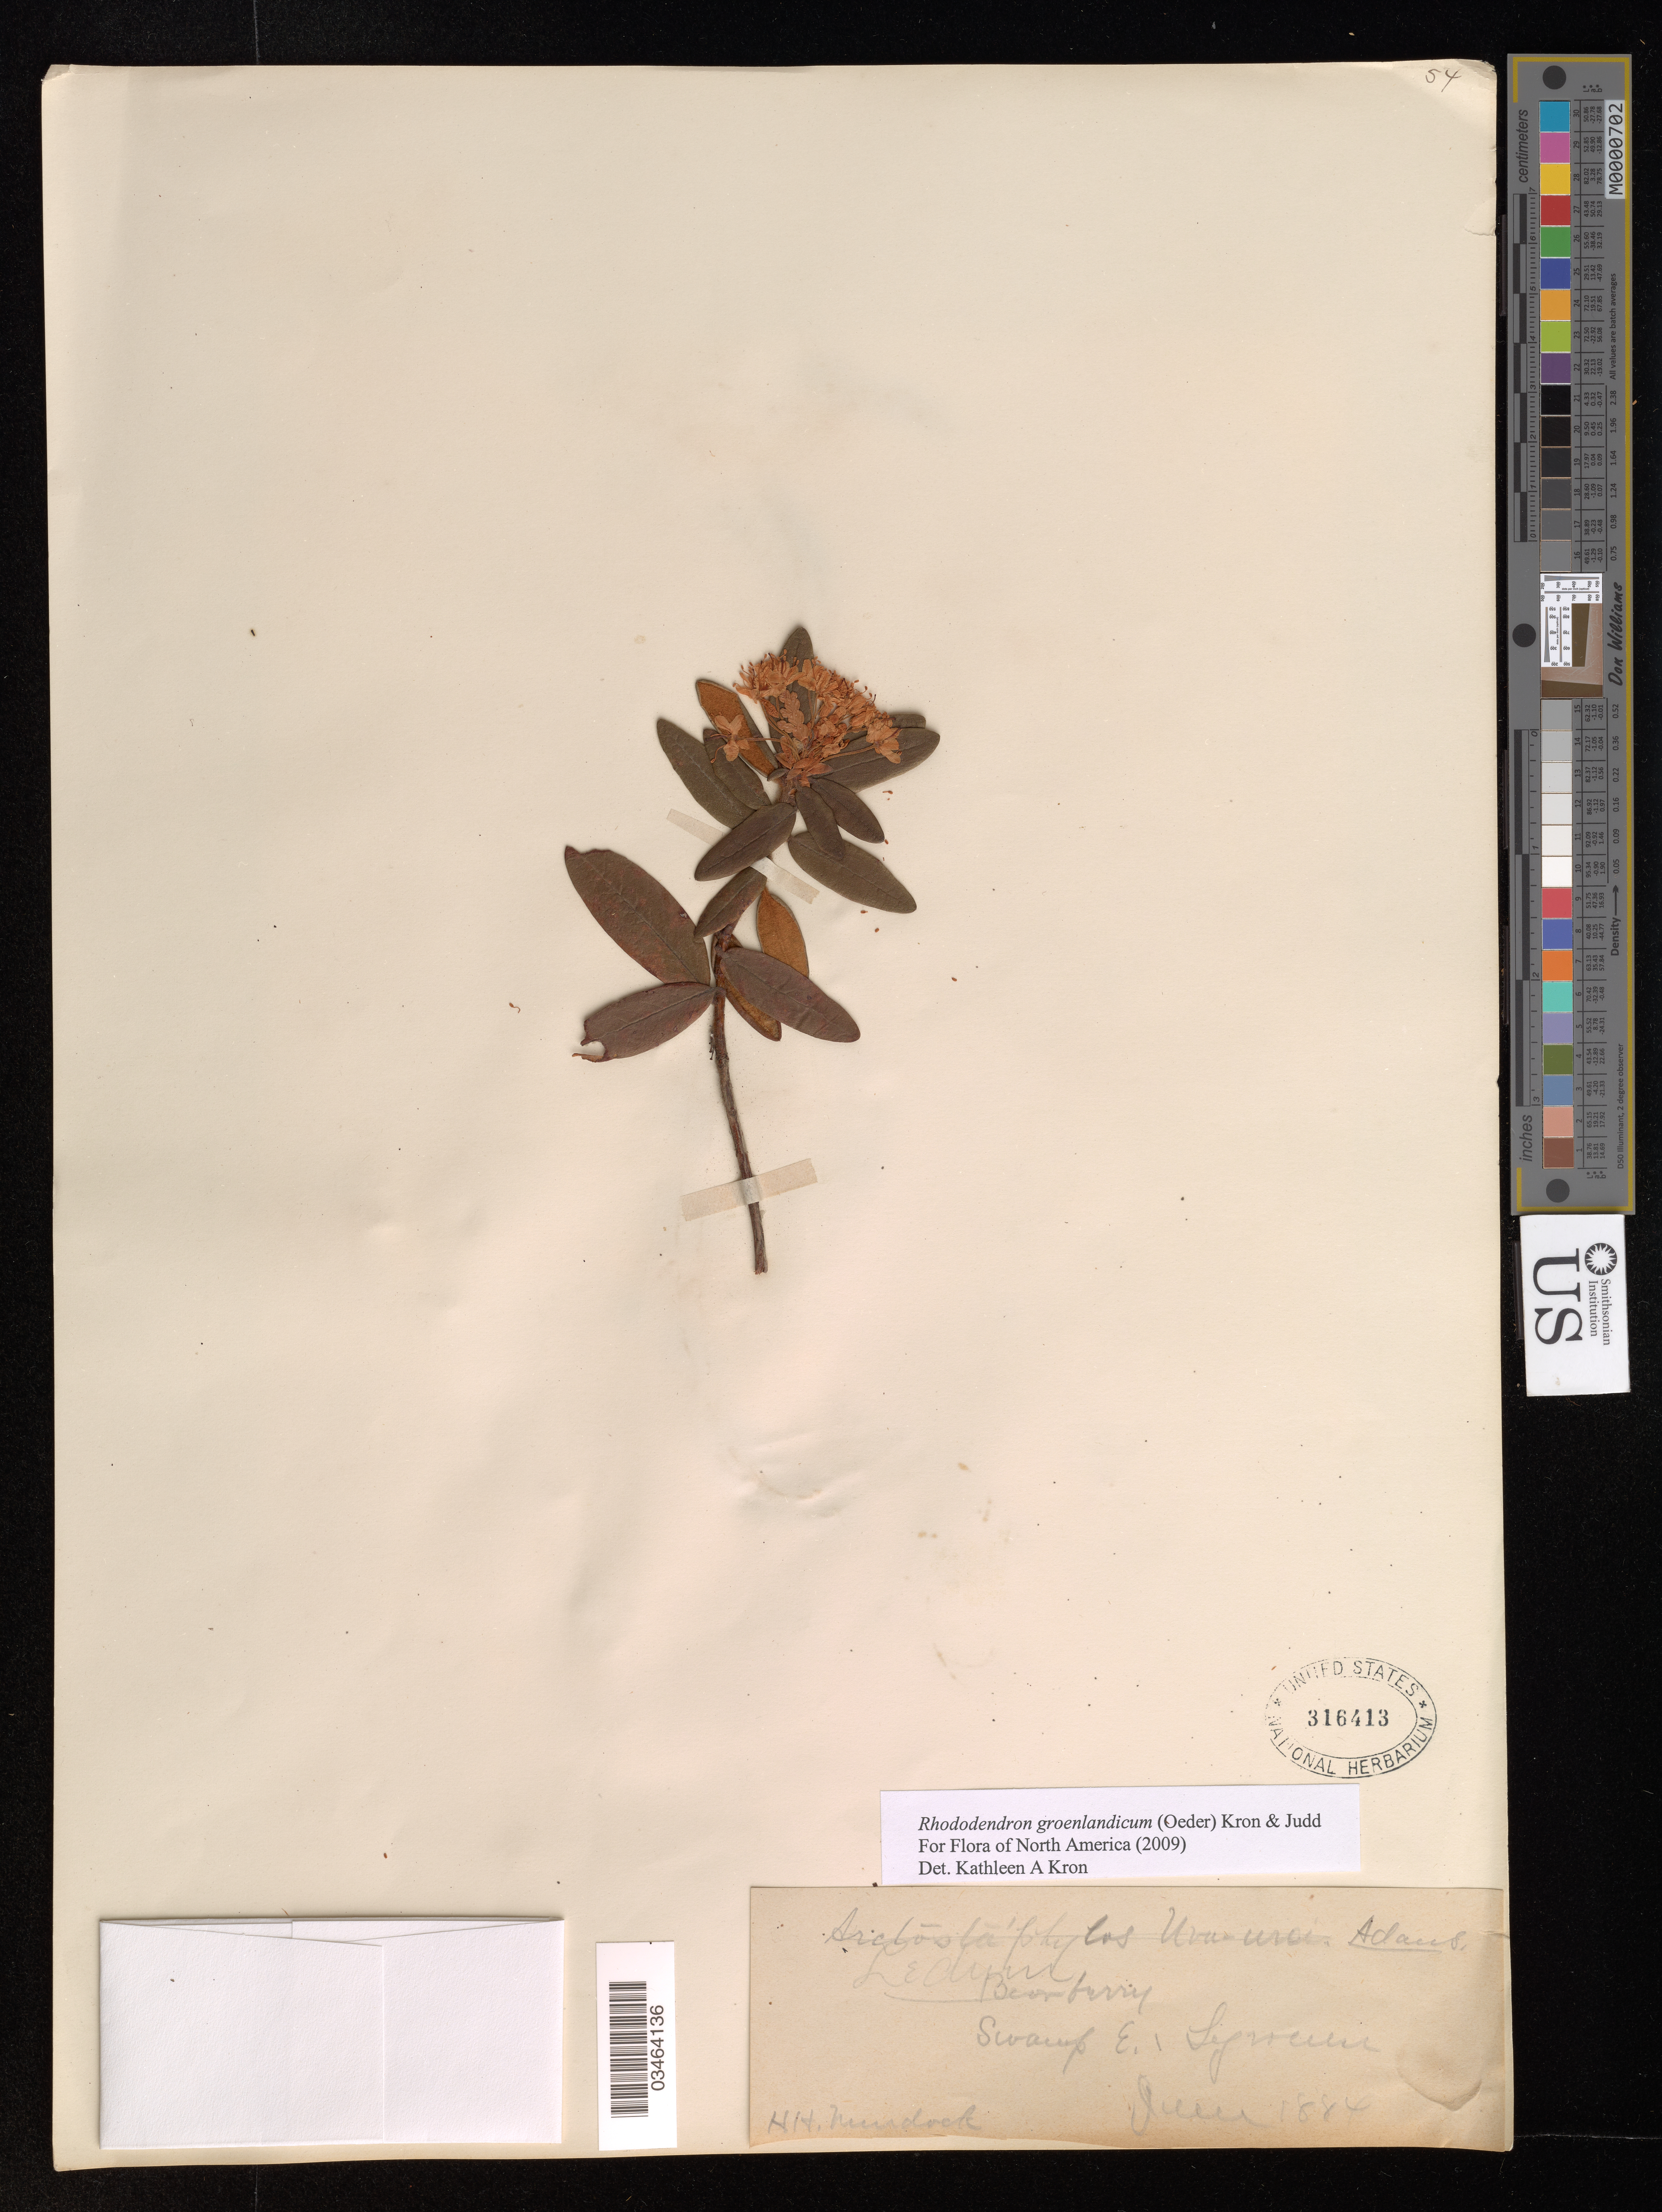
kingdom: Plantae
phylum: Tracheophyta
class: Magnoliopsida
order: Ericales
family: Ericaceae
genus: Rhododendron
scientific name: Rhododendron groenlandicum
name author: (Oeder) Kron & Judd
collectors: H. H. Murdock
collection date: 1884-06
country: United States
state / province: New York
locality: E. Syracuse.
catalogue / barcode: US 316413